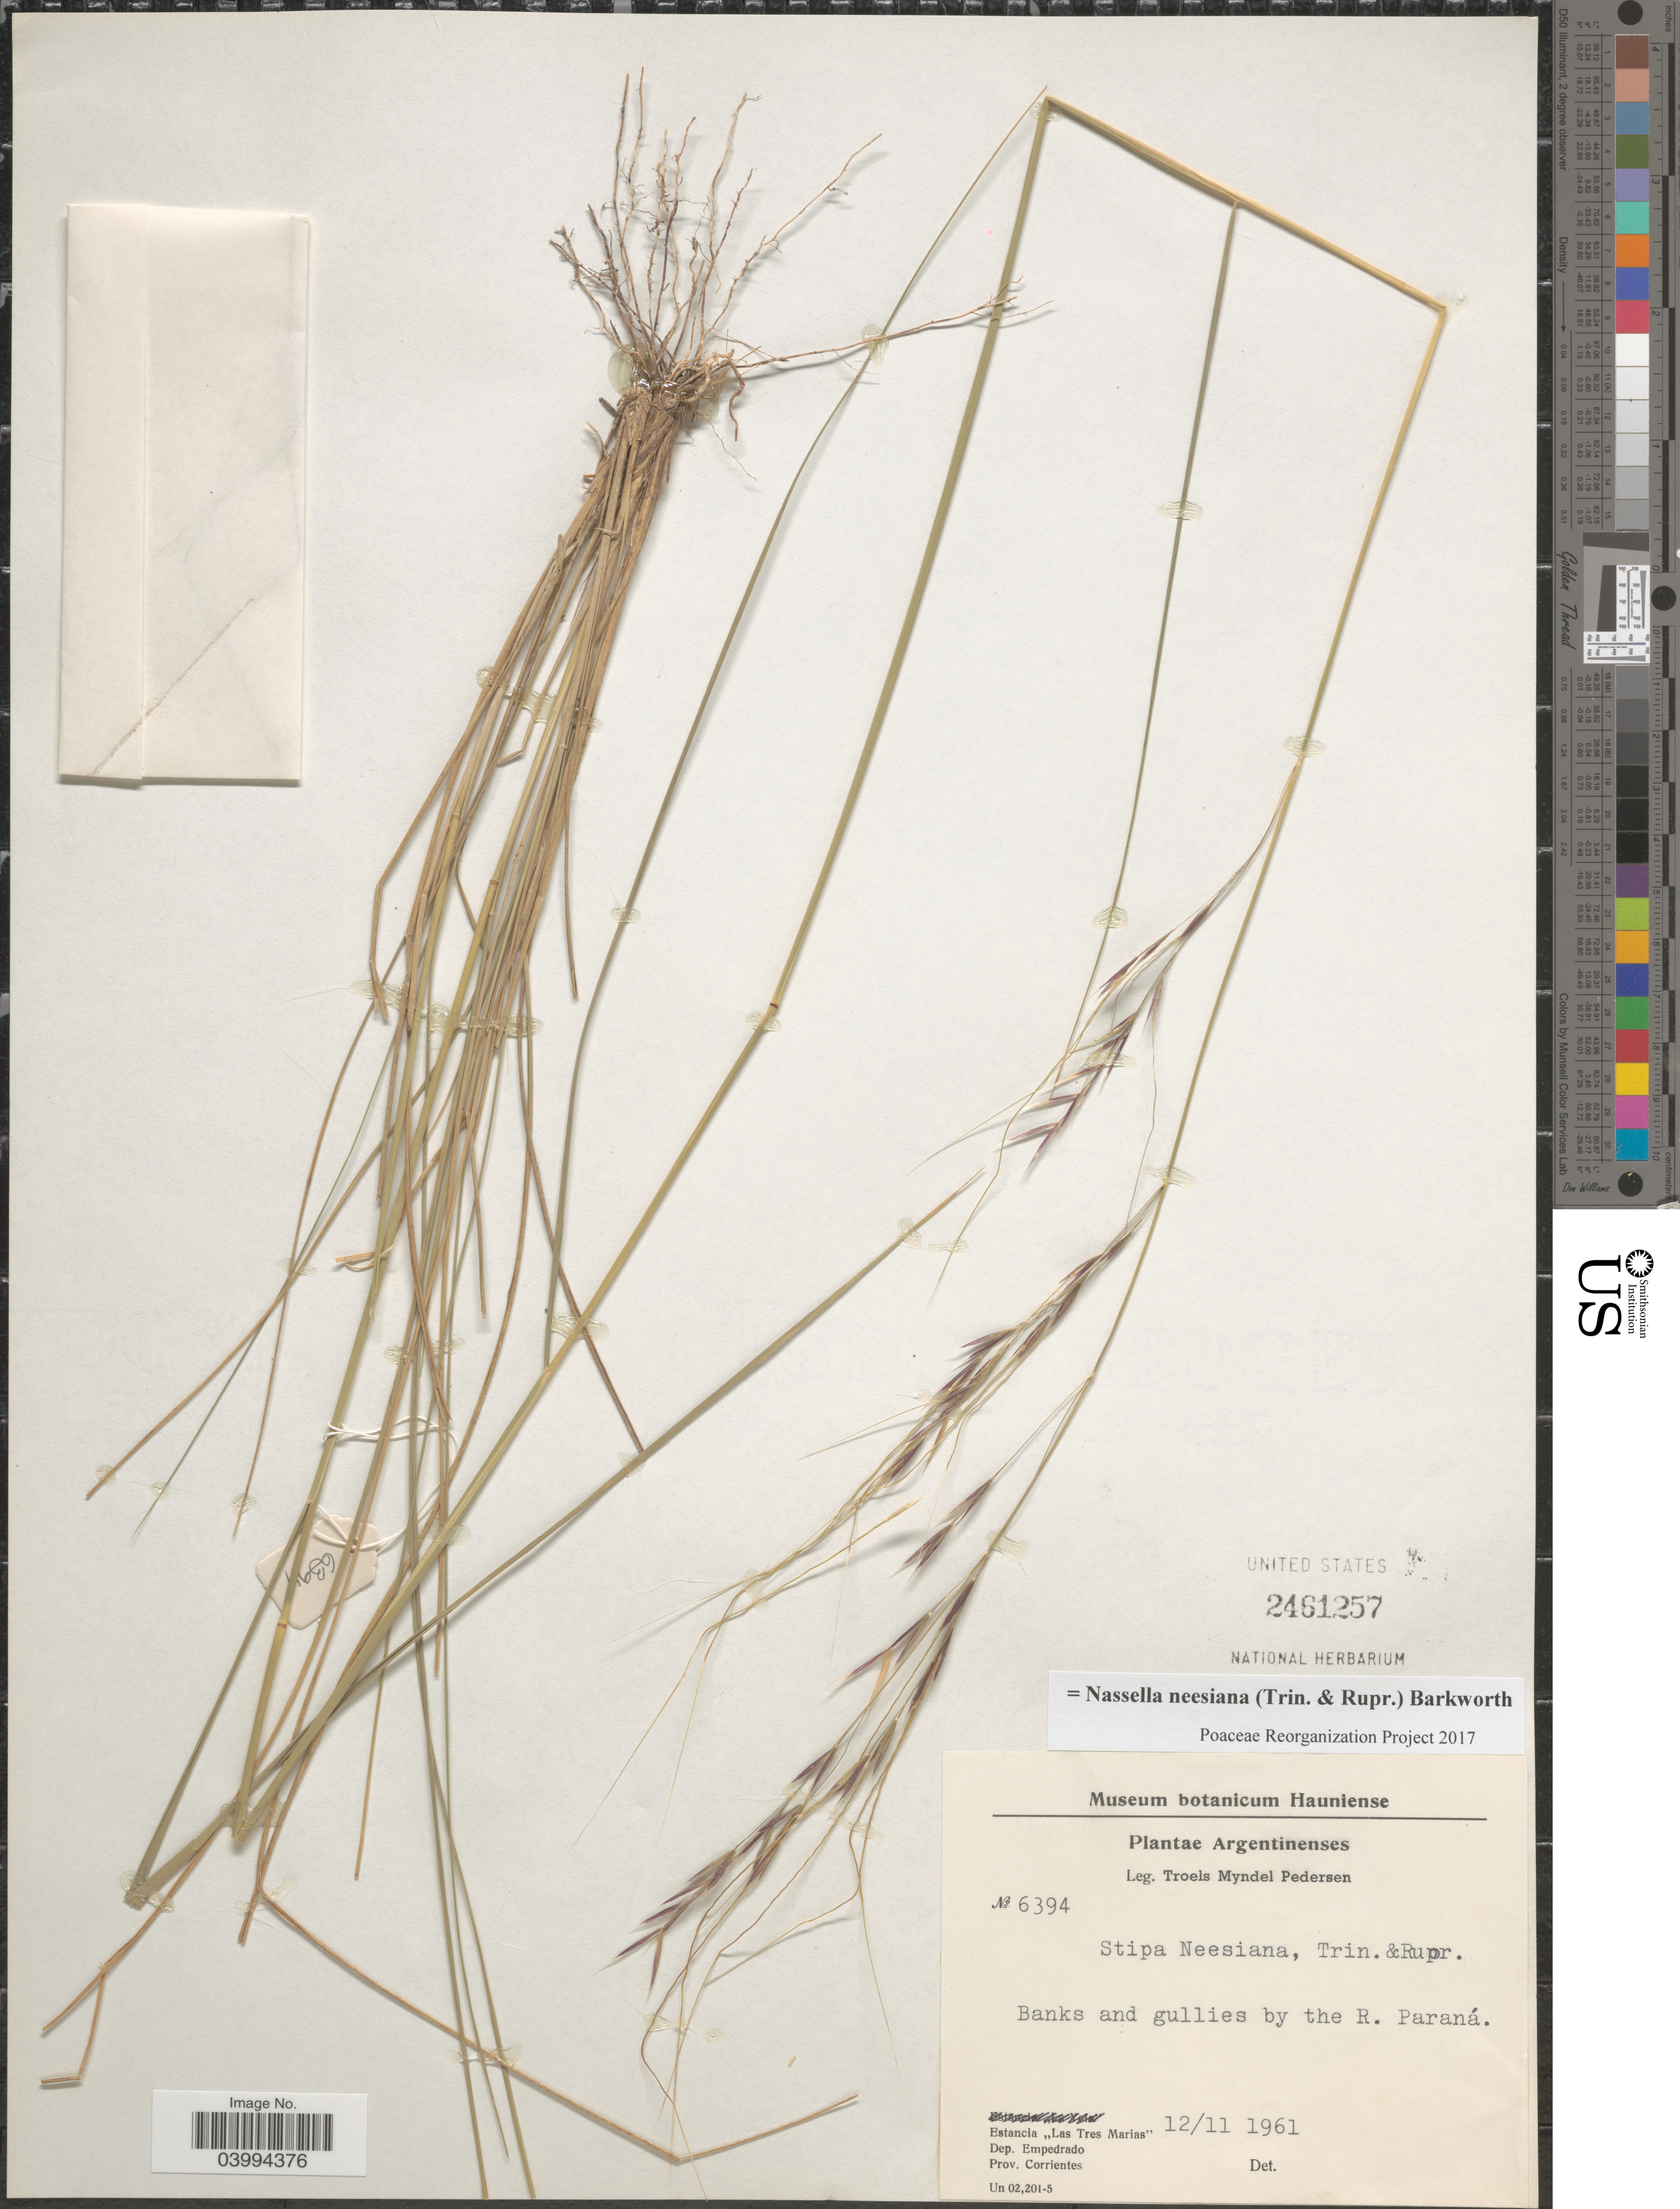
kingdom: Plantae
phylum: Tracheophyta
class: Liliopsida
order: Poales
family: Poaceae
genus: Nassella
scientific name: Nassella neesiana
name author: (Trin. & Rupr.) Barkworth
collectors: T. Pederson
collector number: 6394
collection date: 1961-11-12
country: Argentina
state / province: Corrientes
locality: Banks and gullies by the R. Paraná. Estancia "Las Tres Marias". Dep. Empedrado.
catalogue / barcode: US 2461257